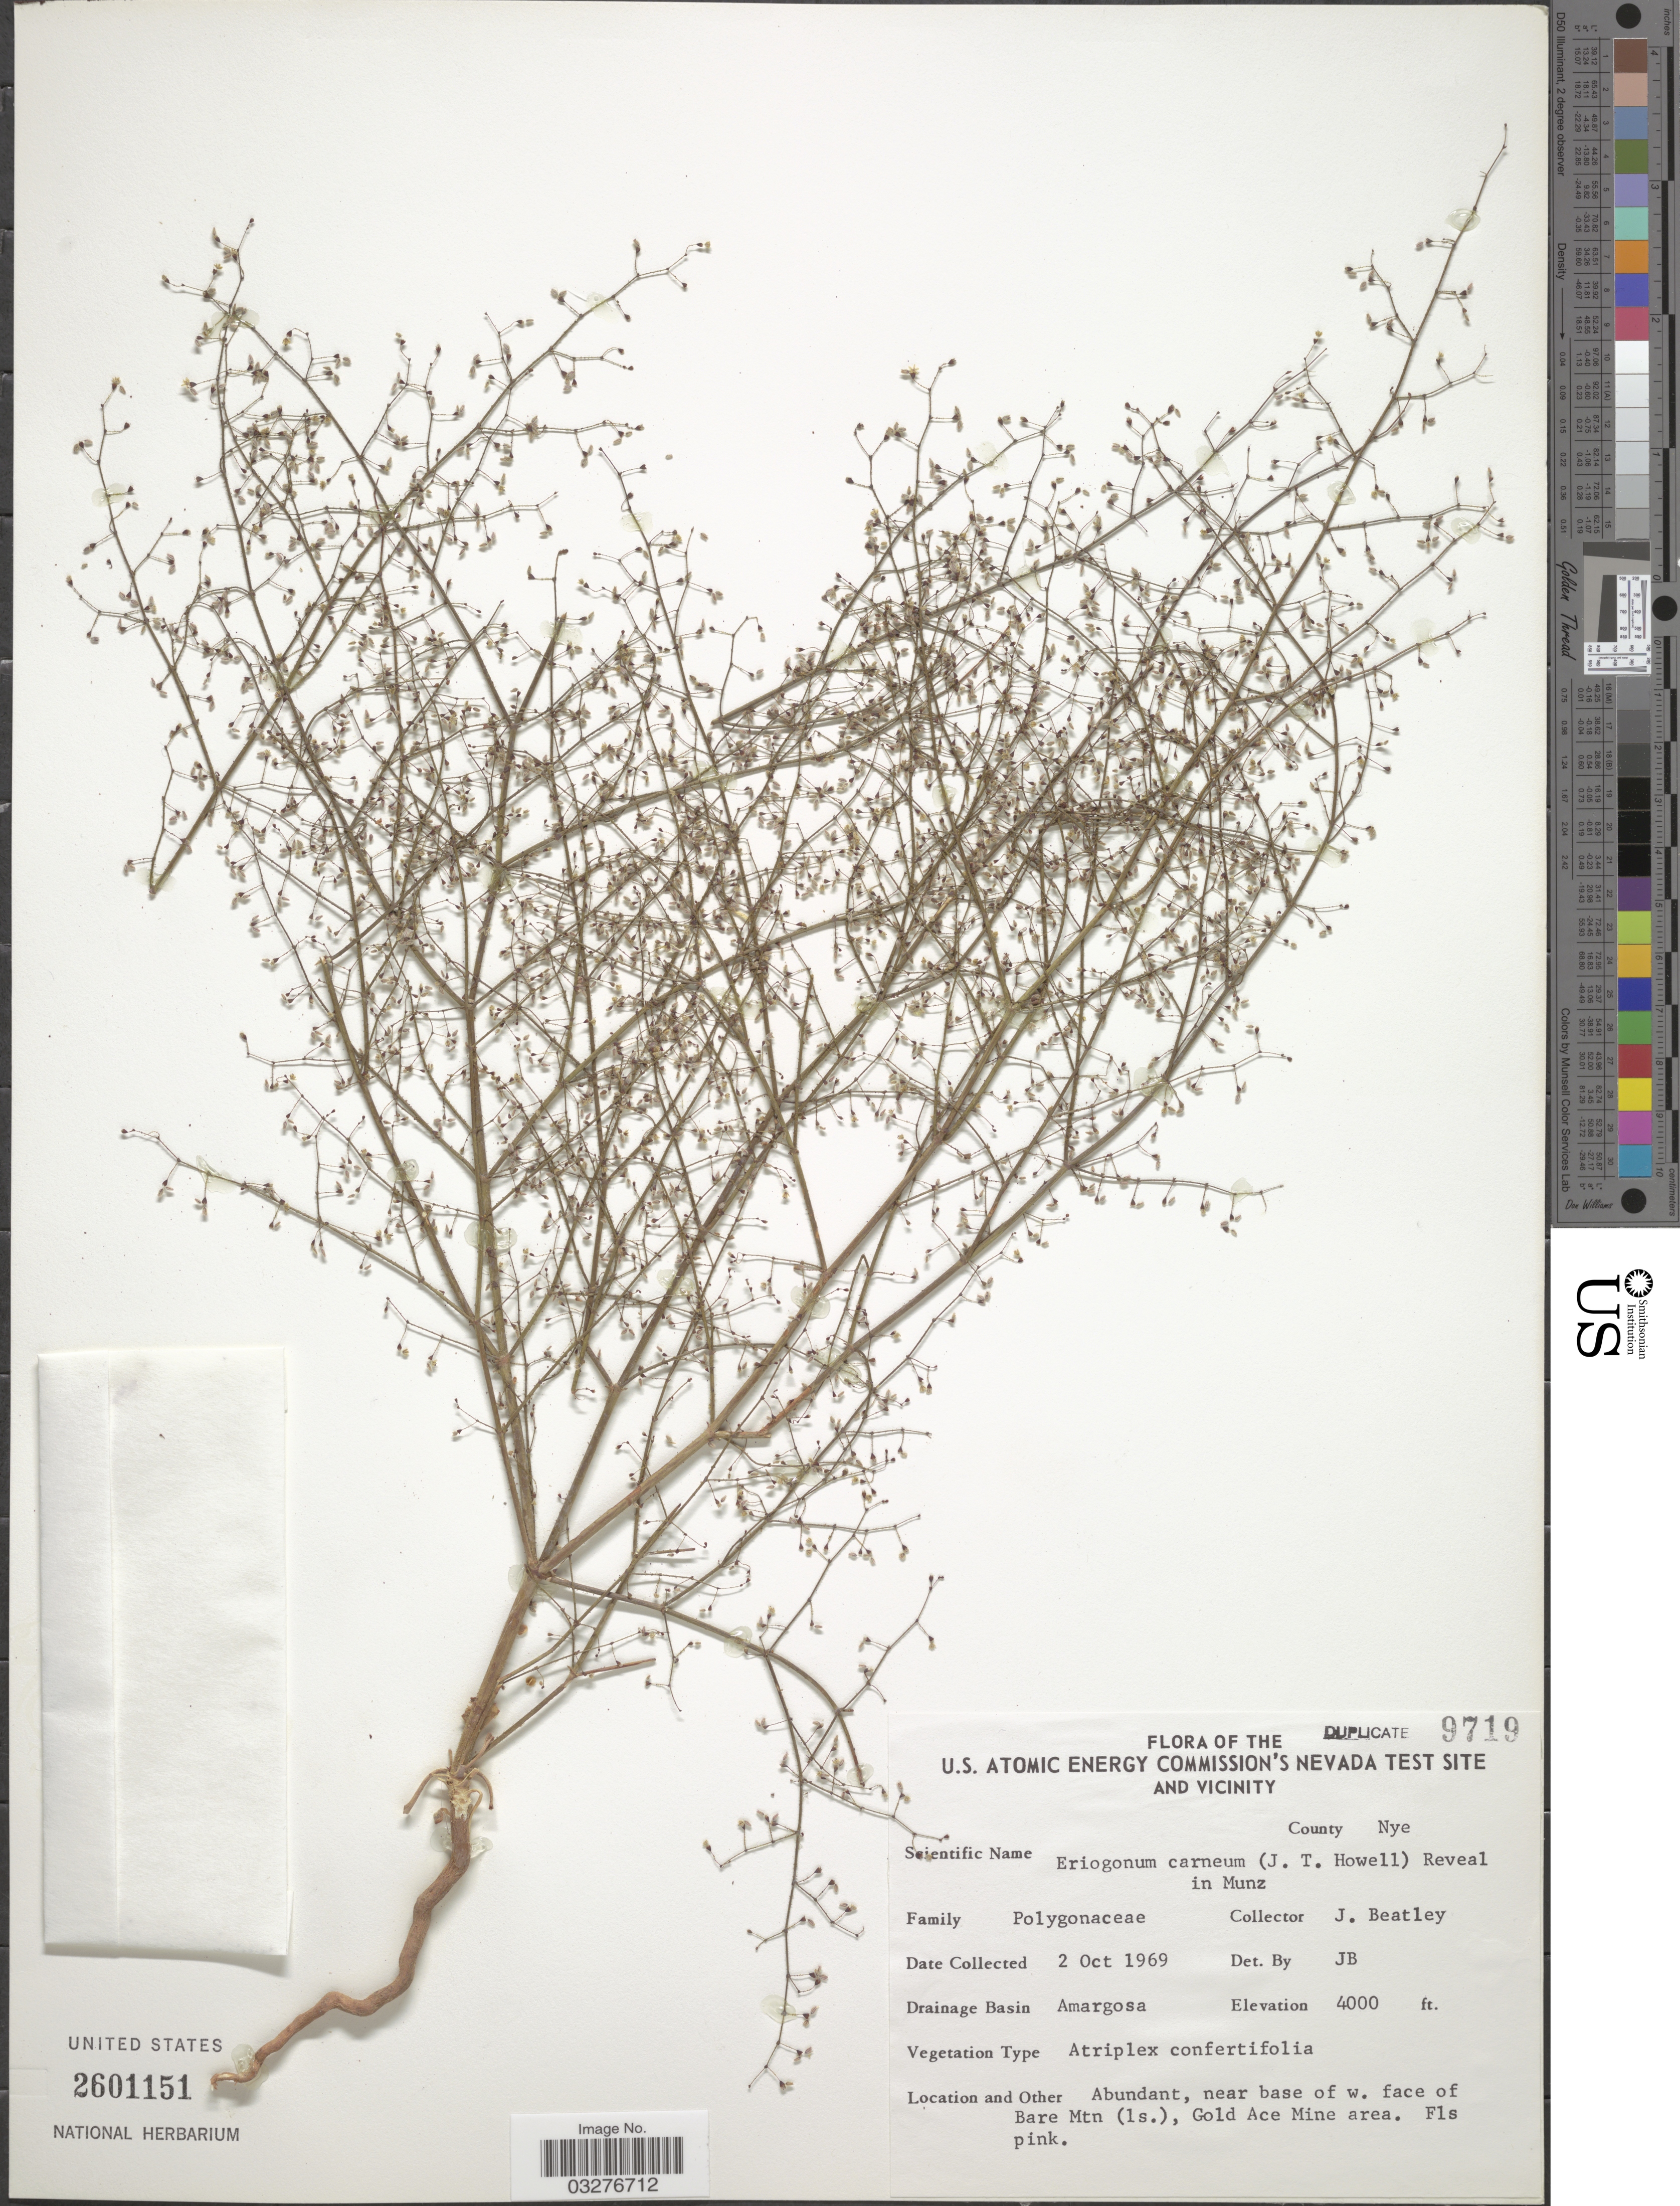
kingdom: Plantae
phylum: Tracheophyta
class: Magnoliopsida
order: Caryophyllales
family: Polygonaceae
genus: Eriogonum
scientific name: Eriogonum glandulosum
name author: (Nutt.) Nutt. ex Benth.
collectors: J. C. Beatley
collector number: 9719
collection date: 1969-10-02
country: United States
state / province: Nevada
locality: U. S. Atomic Energy Commission's Nevada Test Site and Vicinity. County Nye. Drainage Basin Amargosa. Near Base of w. face of Bare Mtn (Is.), Gold Ace Mine area.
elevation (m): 1219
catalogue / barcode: US 2601151